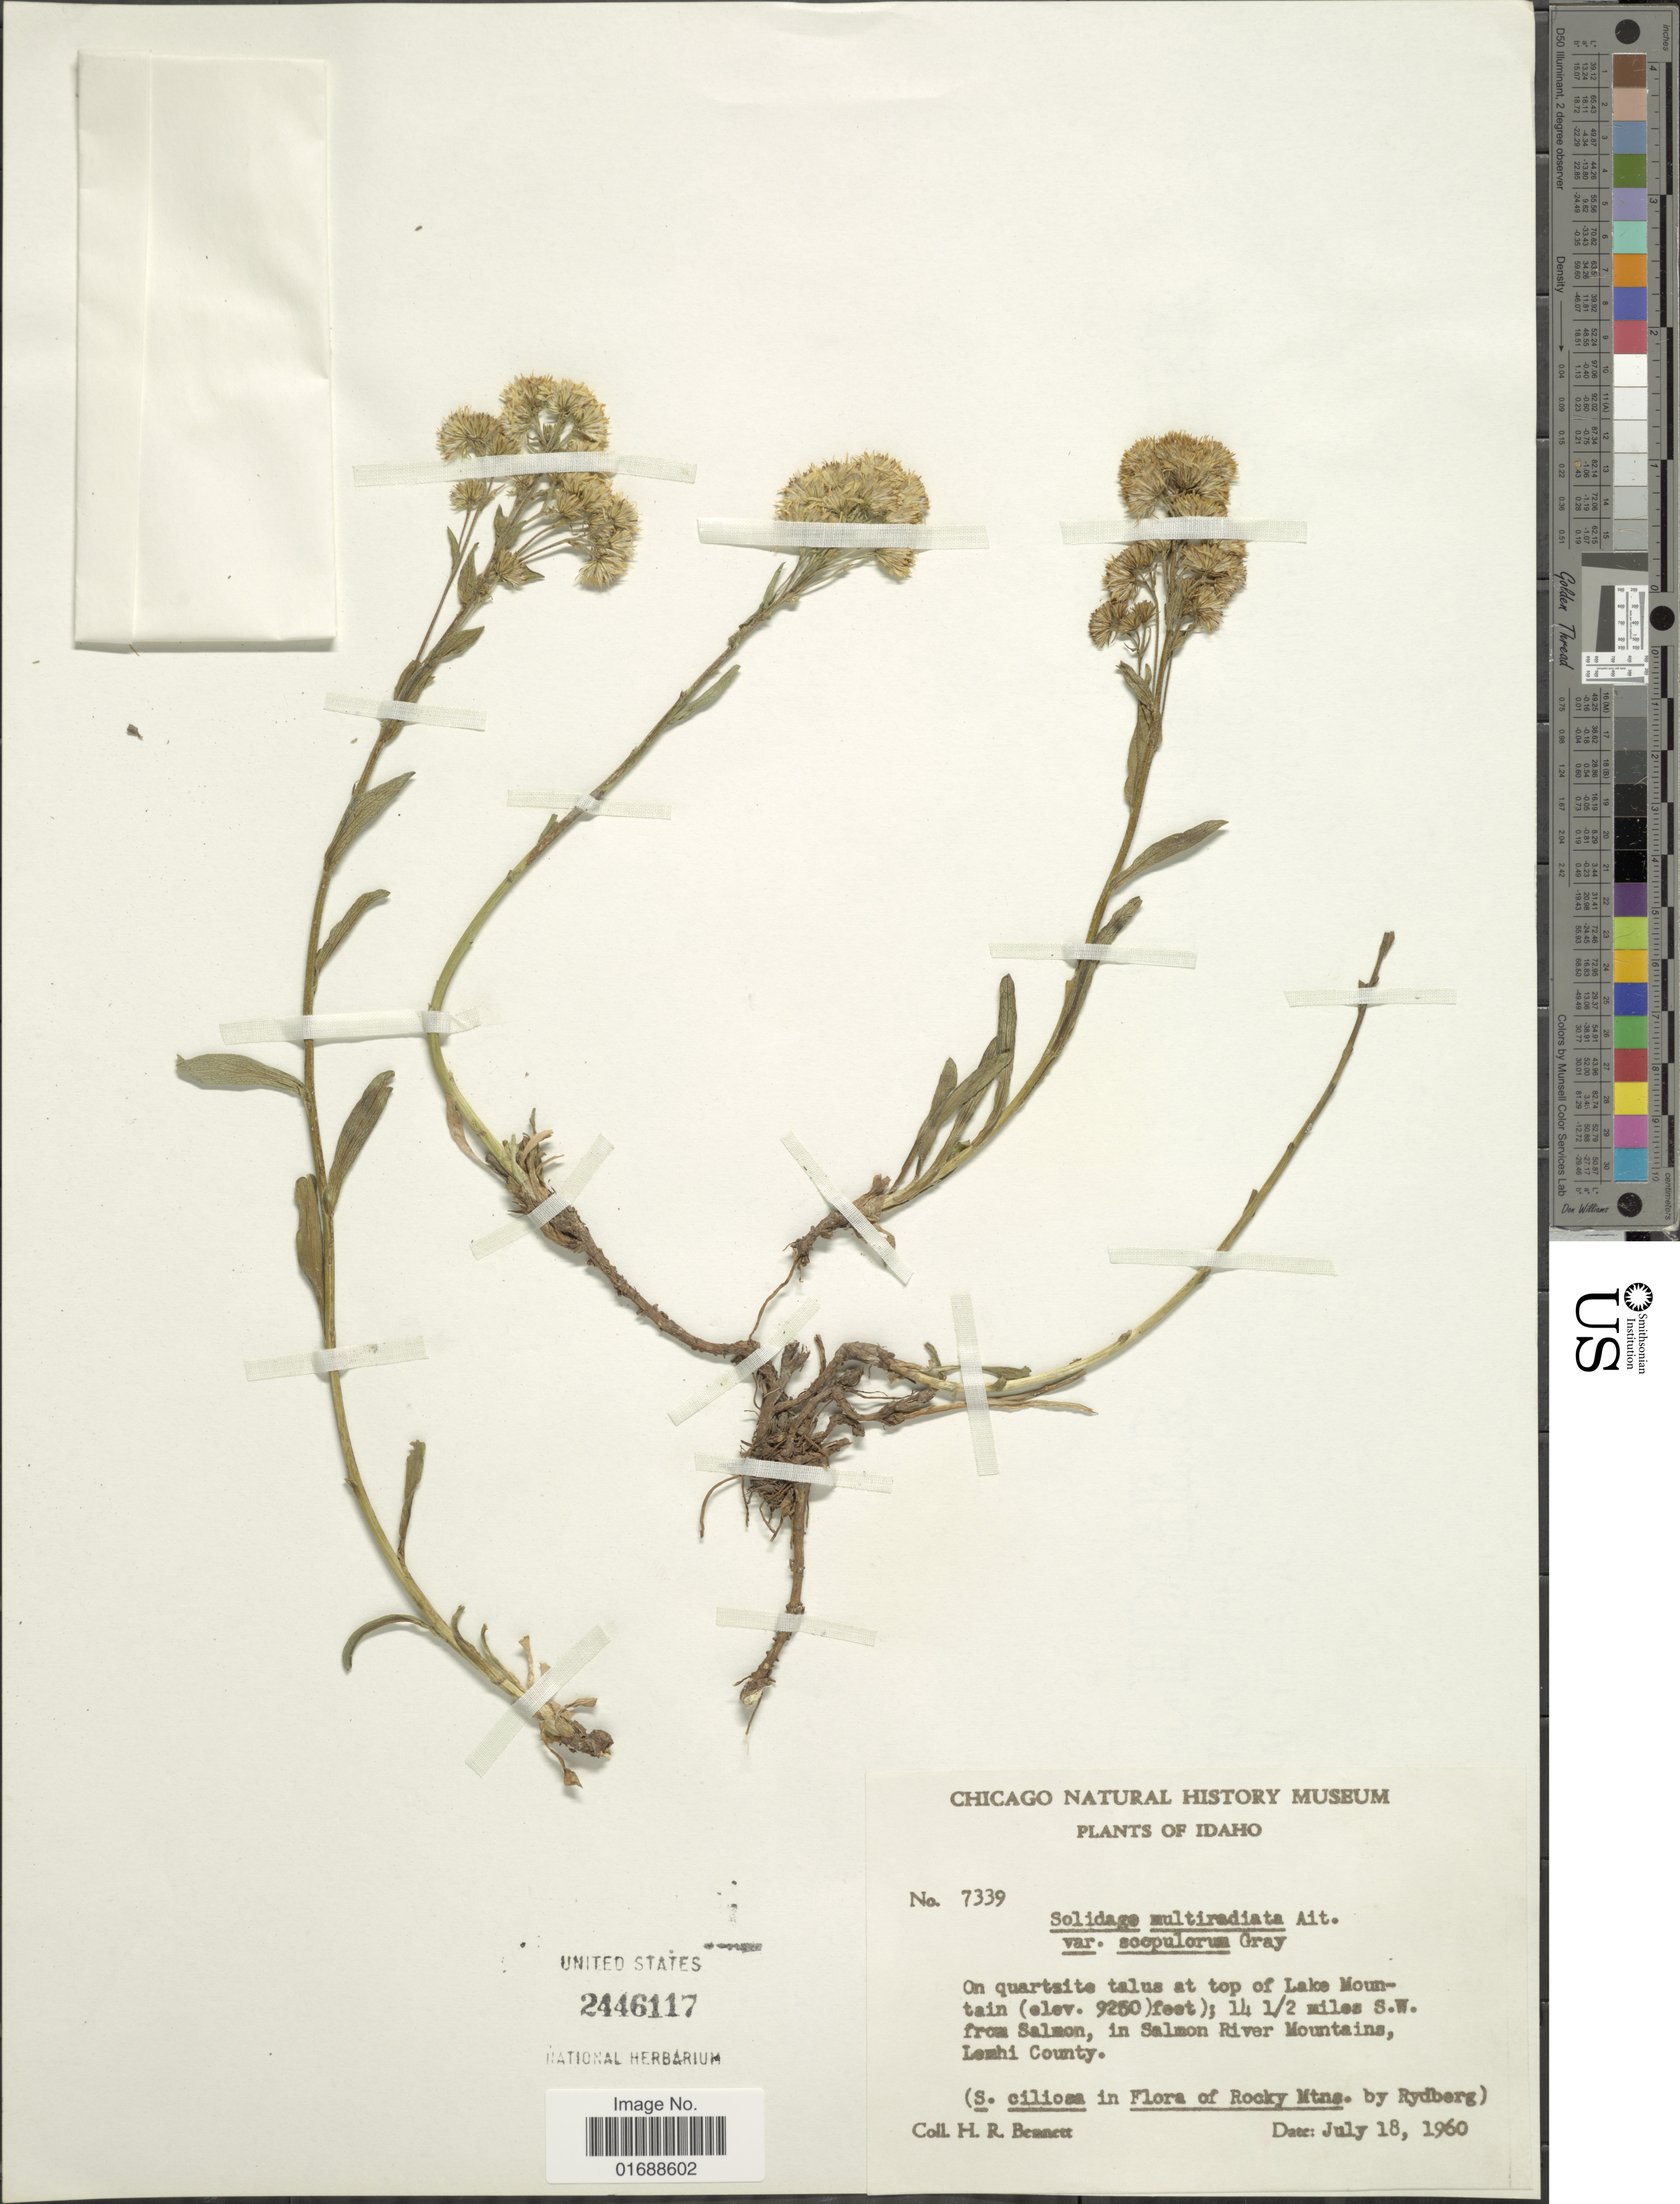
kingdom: Plantae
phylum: Tracheophyta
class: Magnoliopsida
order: Asterales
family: Asteraceae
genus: Solidago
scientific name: Solidago multiradiata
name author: Aiton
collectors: H. R. Bennett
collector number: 7339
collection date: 1960-07-18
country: United States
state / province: Idaho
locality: On quartsite talus at top of Lake Mountain; 14 1/2 miles S.W. from Salmon, in Salmon River Mountains, Lemhi County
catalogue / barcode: US 2446117